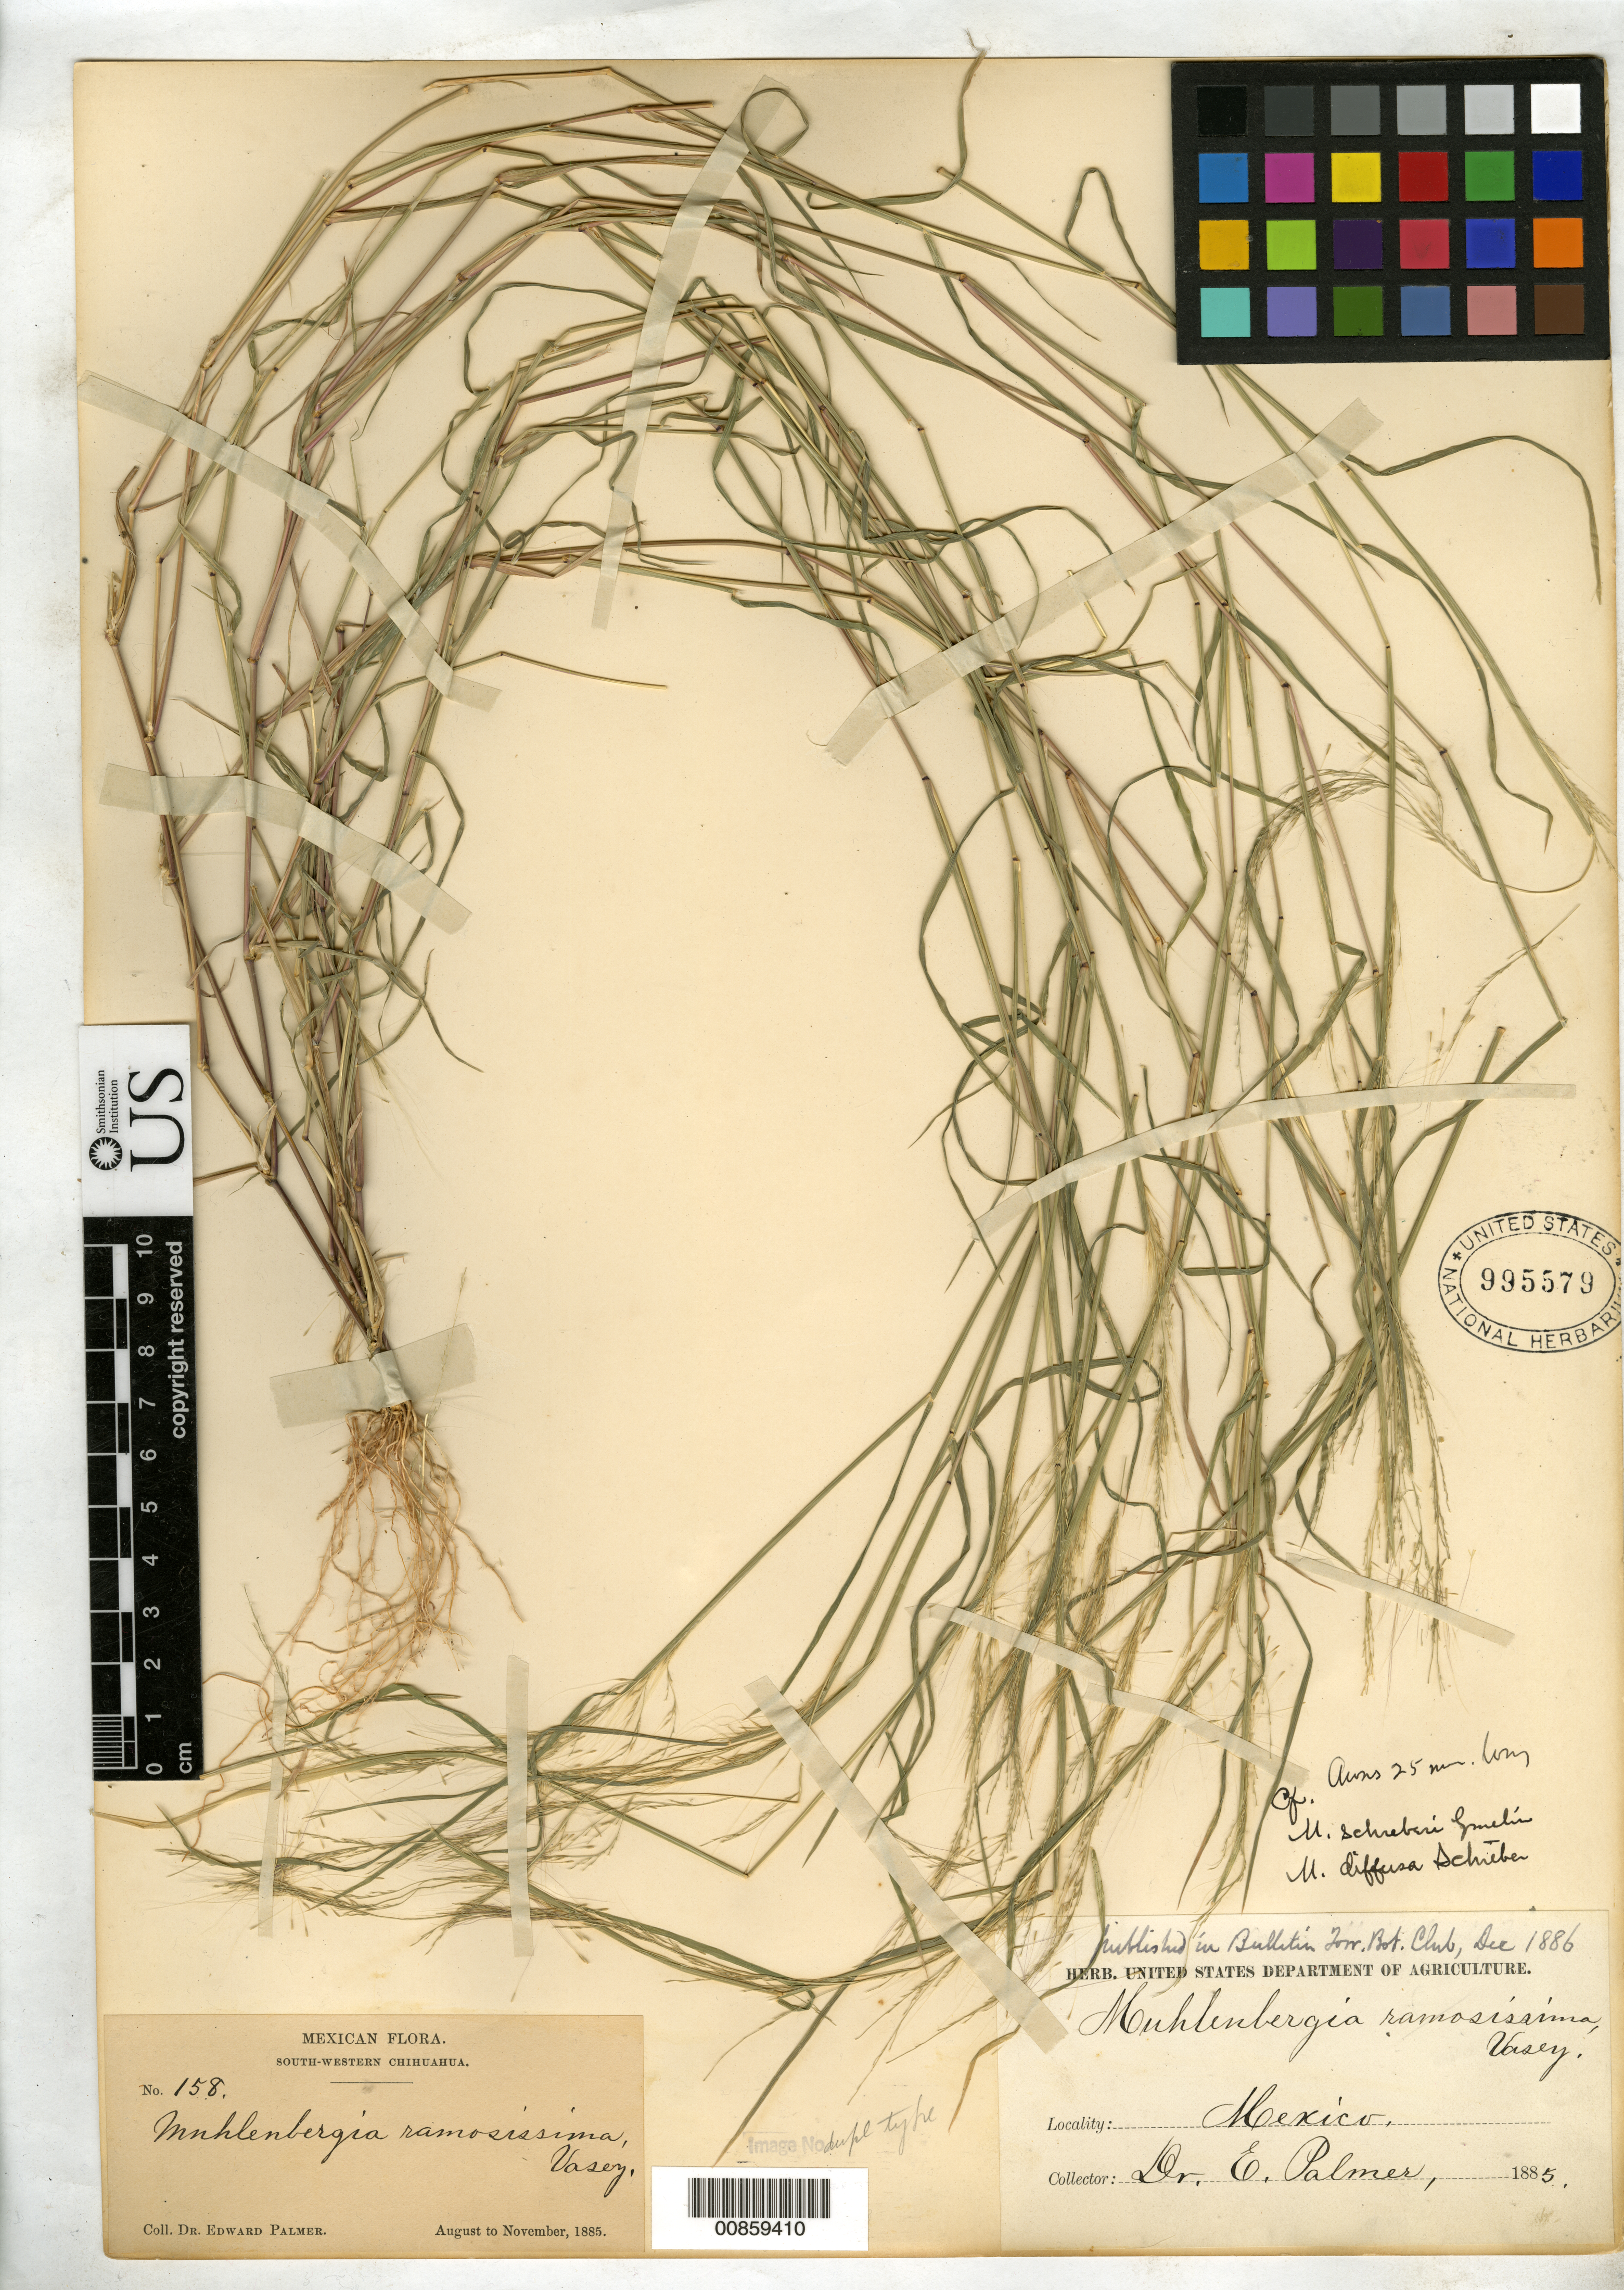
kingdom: Plantae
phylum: Tracheophyta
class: Liliopsida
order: Poales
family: Poaceae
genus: Muhlenbergia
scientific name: Muhlenbergia ramosissima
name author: Vasey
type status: Isolectotype; Type Collection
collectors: E. Palmer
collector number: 158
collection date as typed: Aug 1885 to -- Nov 1885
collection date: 1885-08/1885-11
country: Mexico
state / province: Chihuahua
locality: South-western Chihuahua.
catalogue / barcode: US 995579